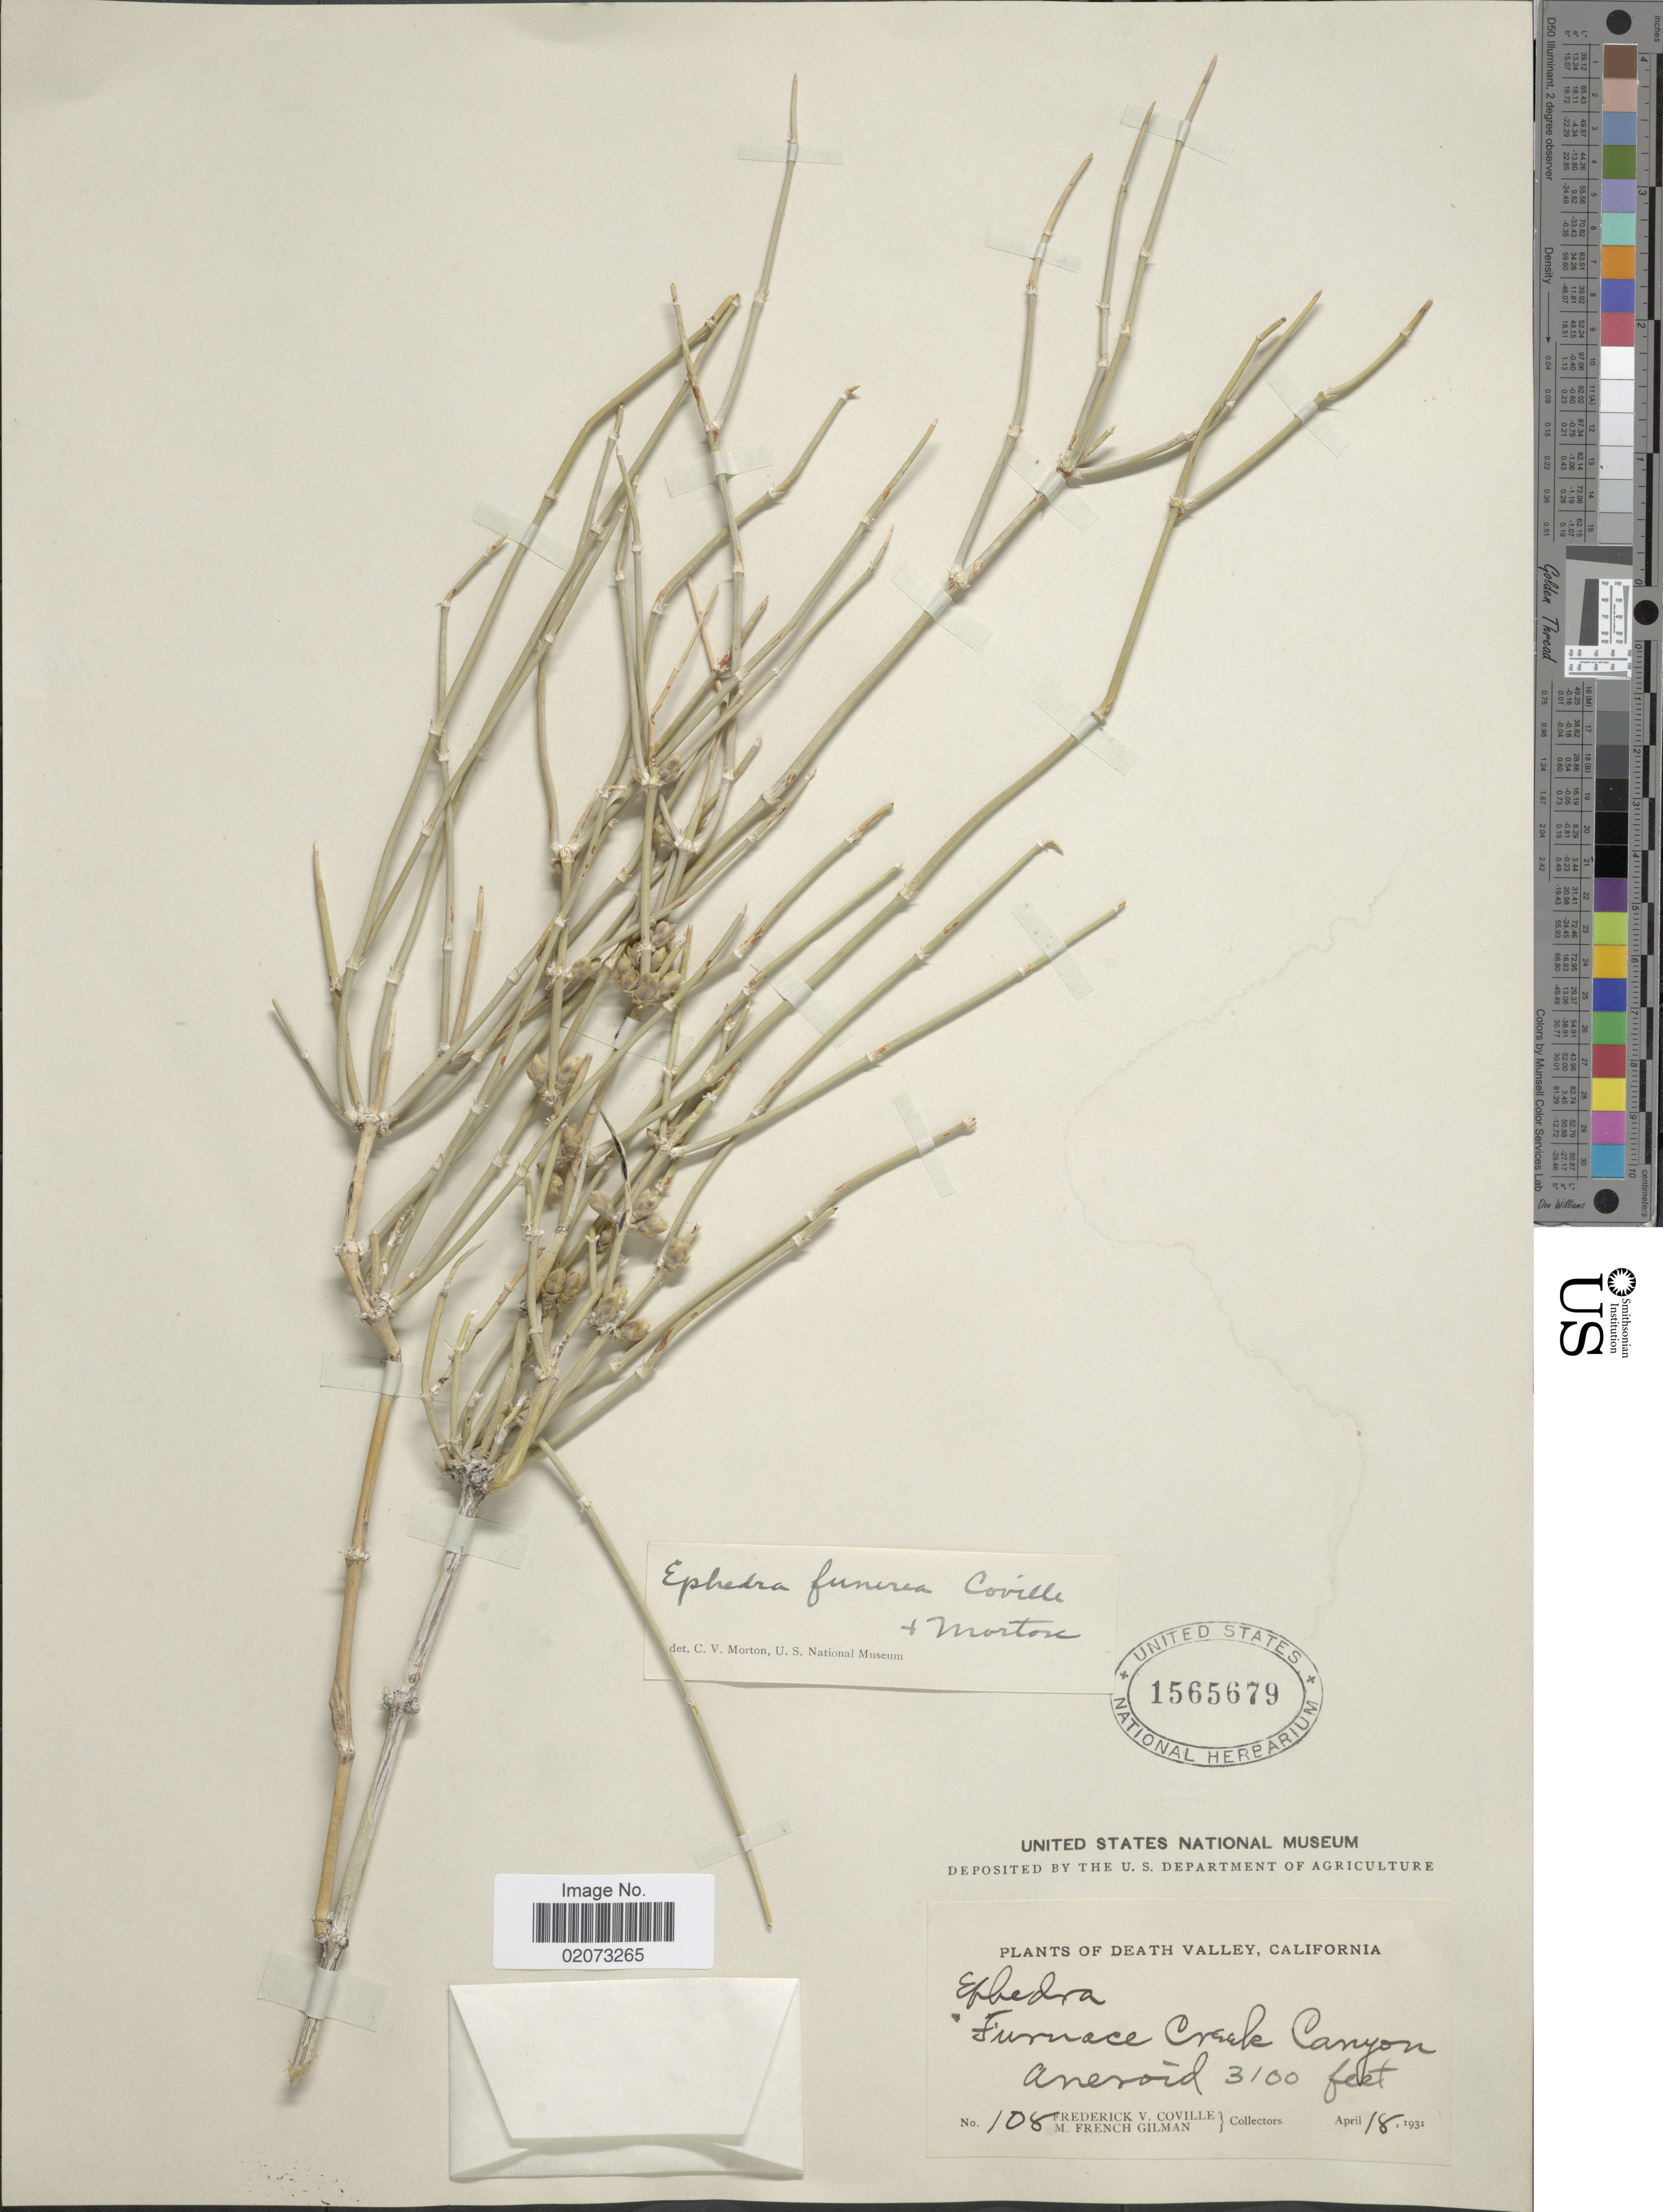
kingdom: Plantae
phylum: Tracheophyta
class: Gnetopsida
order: Ephedrales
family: Ephedraceae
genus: Ephedra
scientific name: Ephedra funerea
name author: Coville & C.V. Morton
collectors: F. V. Coville & M. F. Gilman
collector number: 108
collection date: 1931-04-18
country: United States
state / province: California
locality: Death Valley. Furnace Creek Canyon.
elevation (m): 945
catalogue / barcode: US 1565679